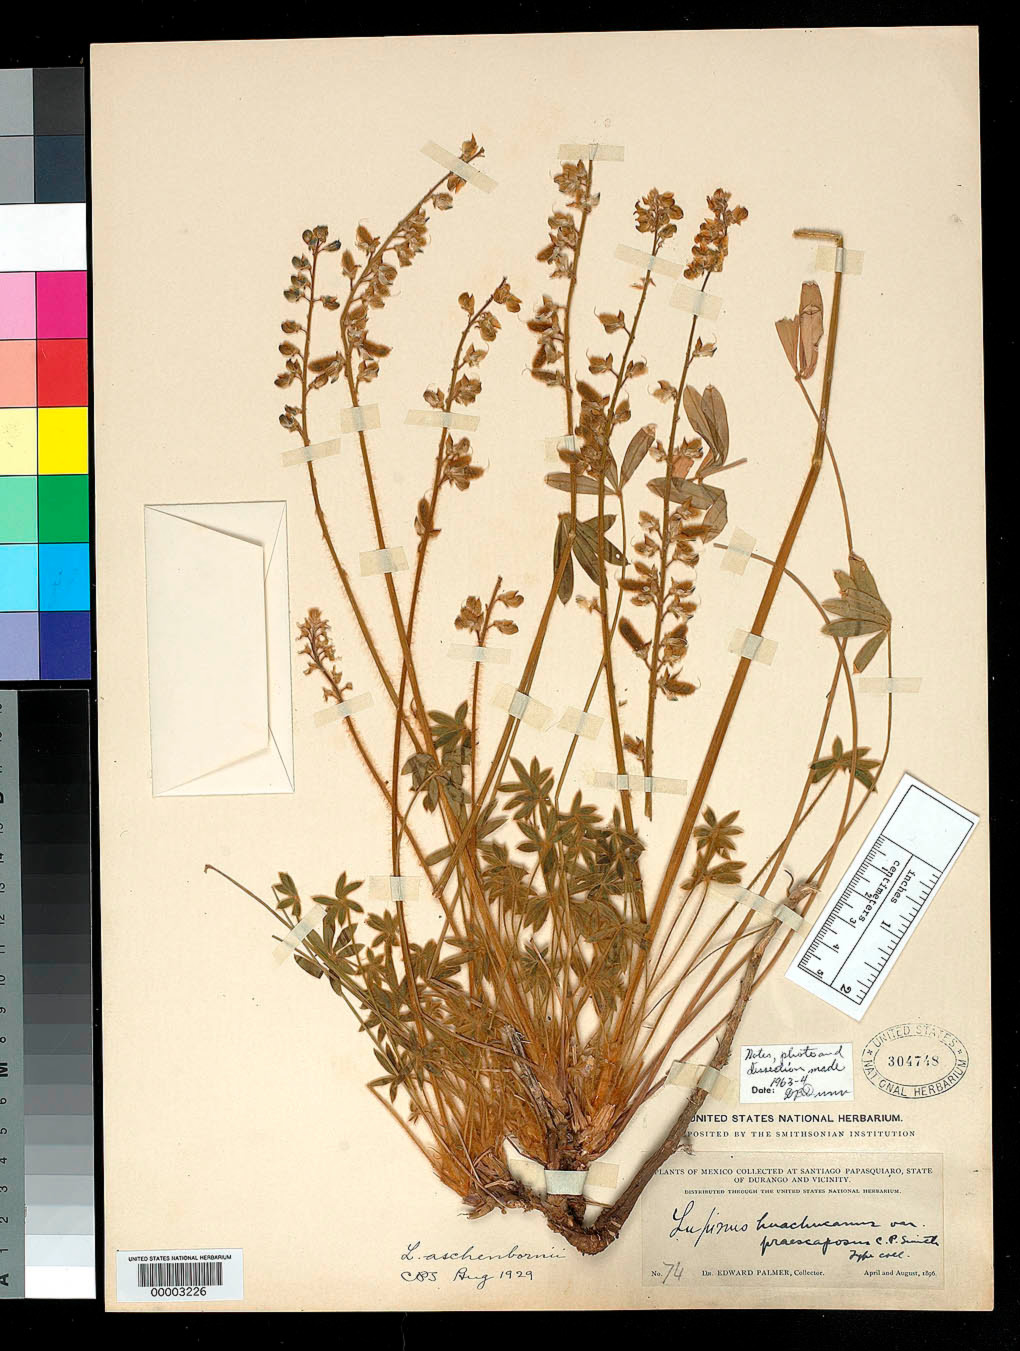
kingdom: Plantae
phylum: Tracheophyta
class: Magnoliopsida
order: Fabales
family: Fabaceae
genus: Lupinus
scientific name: Lupinus huachucanus var. praescaposus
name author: C.P. Sm.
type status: Isotype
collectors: E. Palmer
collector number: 74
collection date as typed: Apr 1896 to -- Aug 1896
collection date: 1896-04/1896-08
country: Mexico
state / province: Durango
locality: Santiago Papasquiro.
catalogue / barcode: US 304748